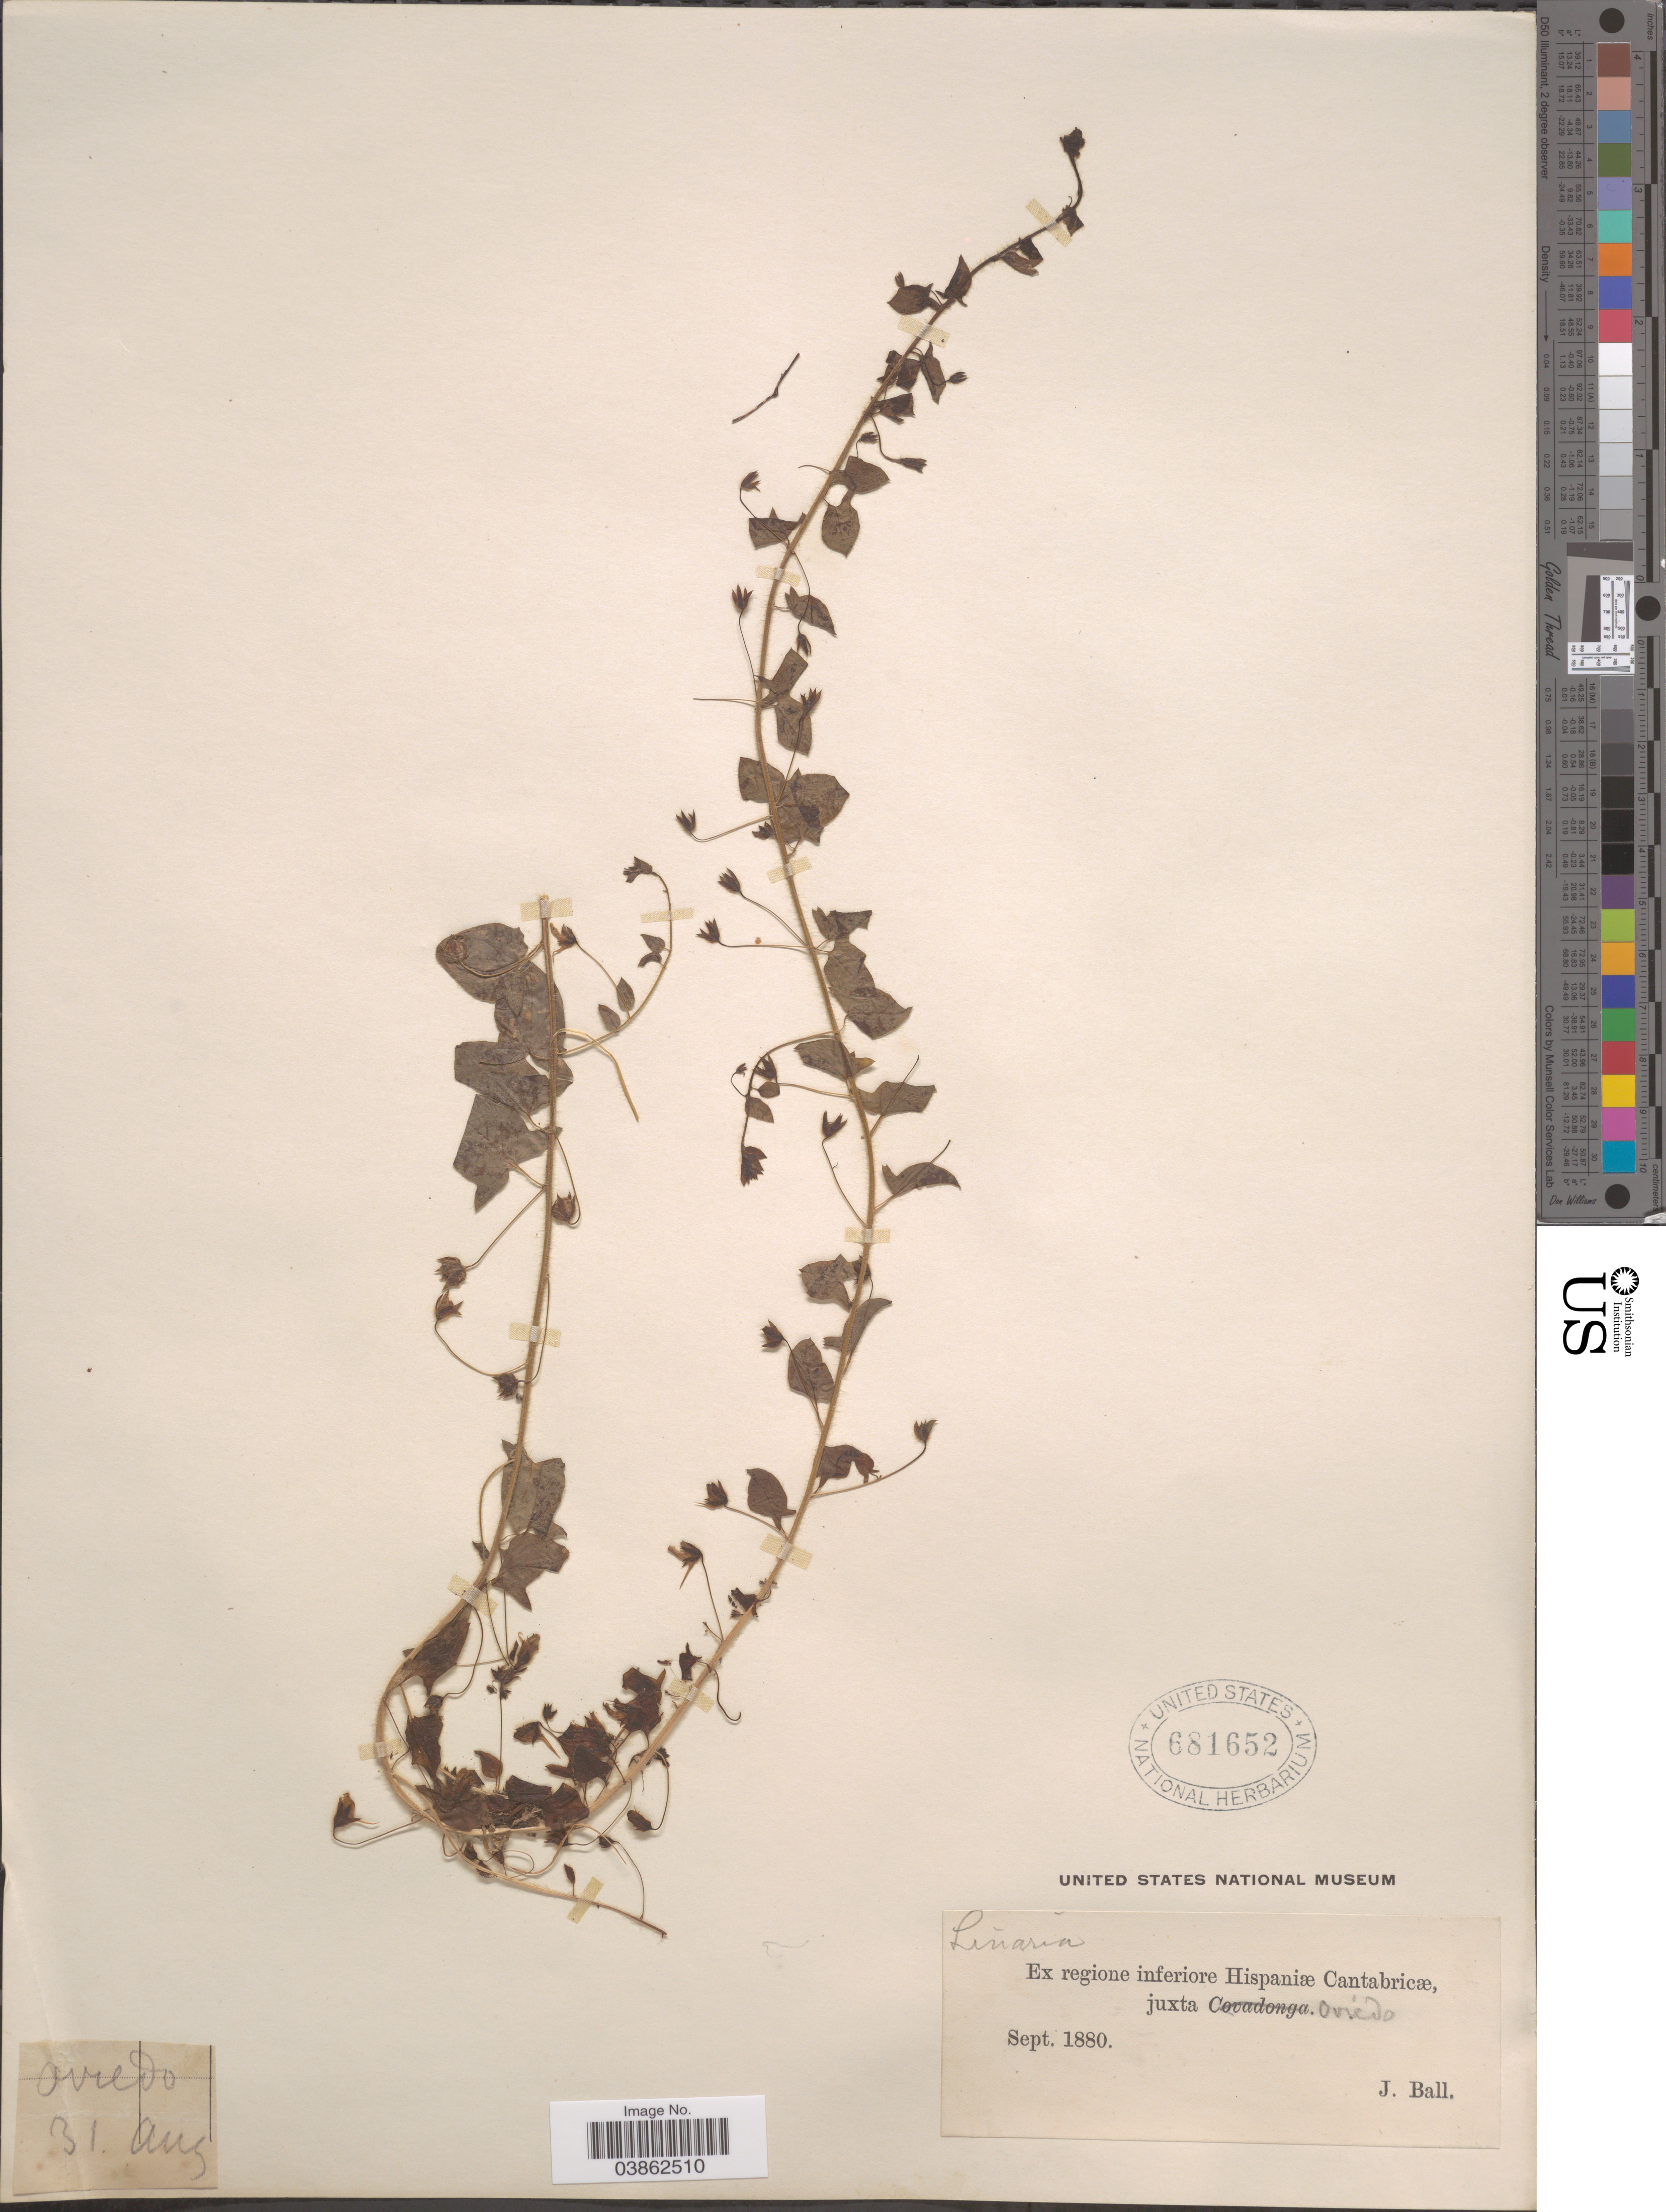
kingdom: Plantae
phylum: Tracheophyta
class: Magnoliopsida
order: Lamiales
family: Plantaginaceae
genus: Kickxia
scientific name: Kickxia elatine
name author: (L.) Dumort.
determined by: Strong, Mark T., (BOT), Smithsonian Institution - National Museum of Natural History (UNITED STATES)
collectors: J. Ball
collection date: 1880-08-31/1880-09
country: Spain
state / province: Cantabria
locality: Ex regione inferiore Hispaniæ Cantabricæ, juxta Oviedo.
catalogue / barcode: US 681652